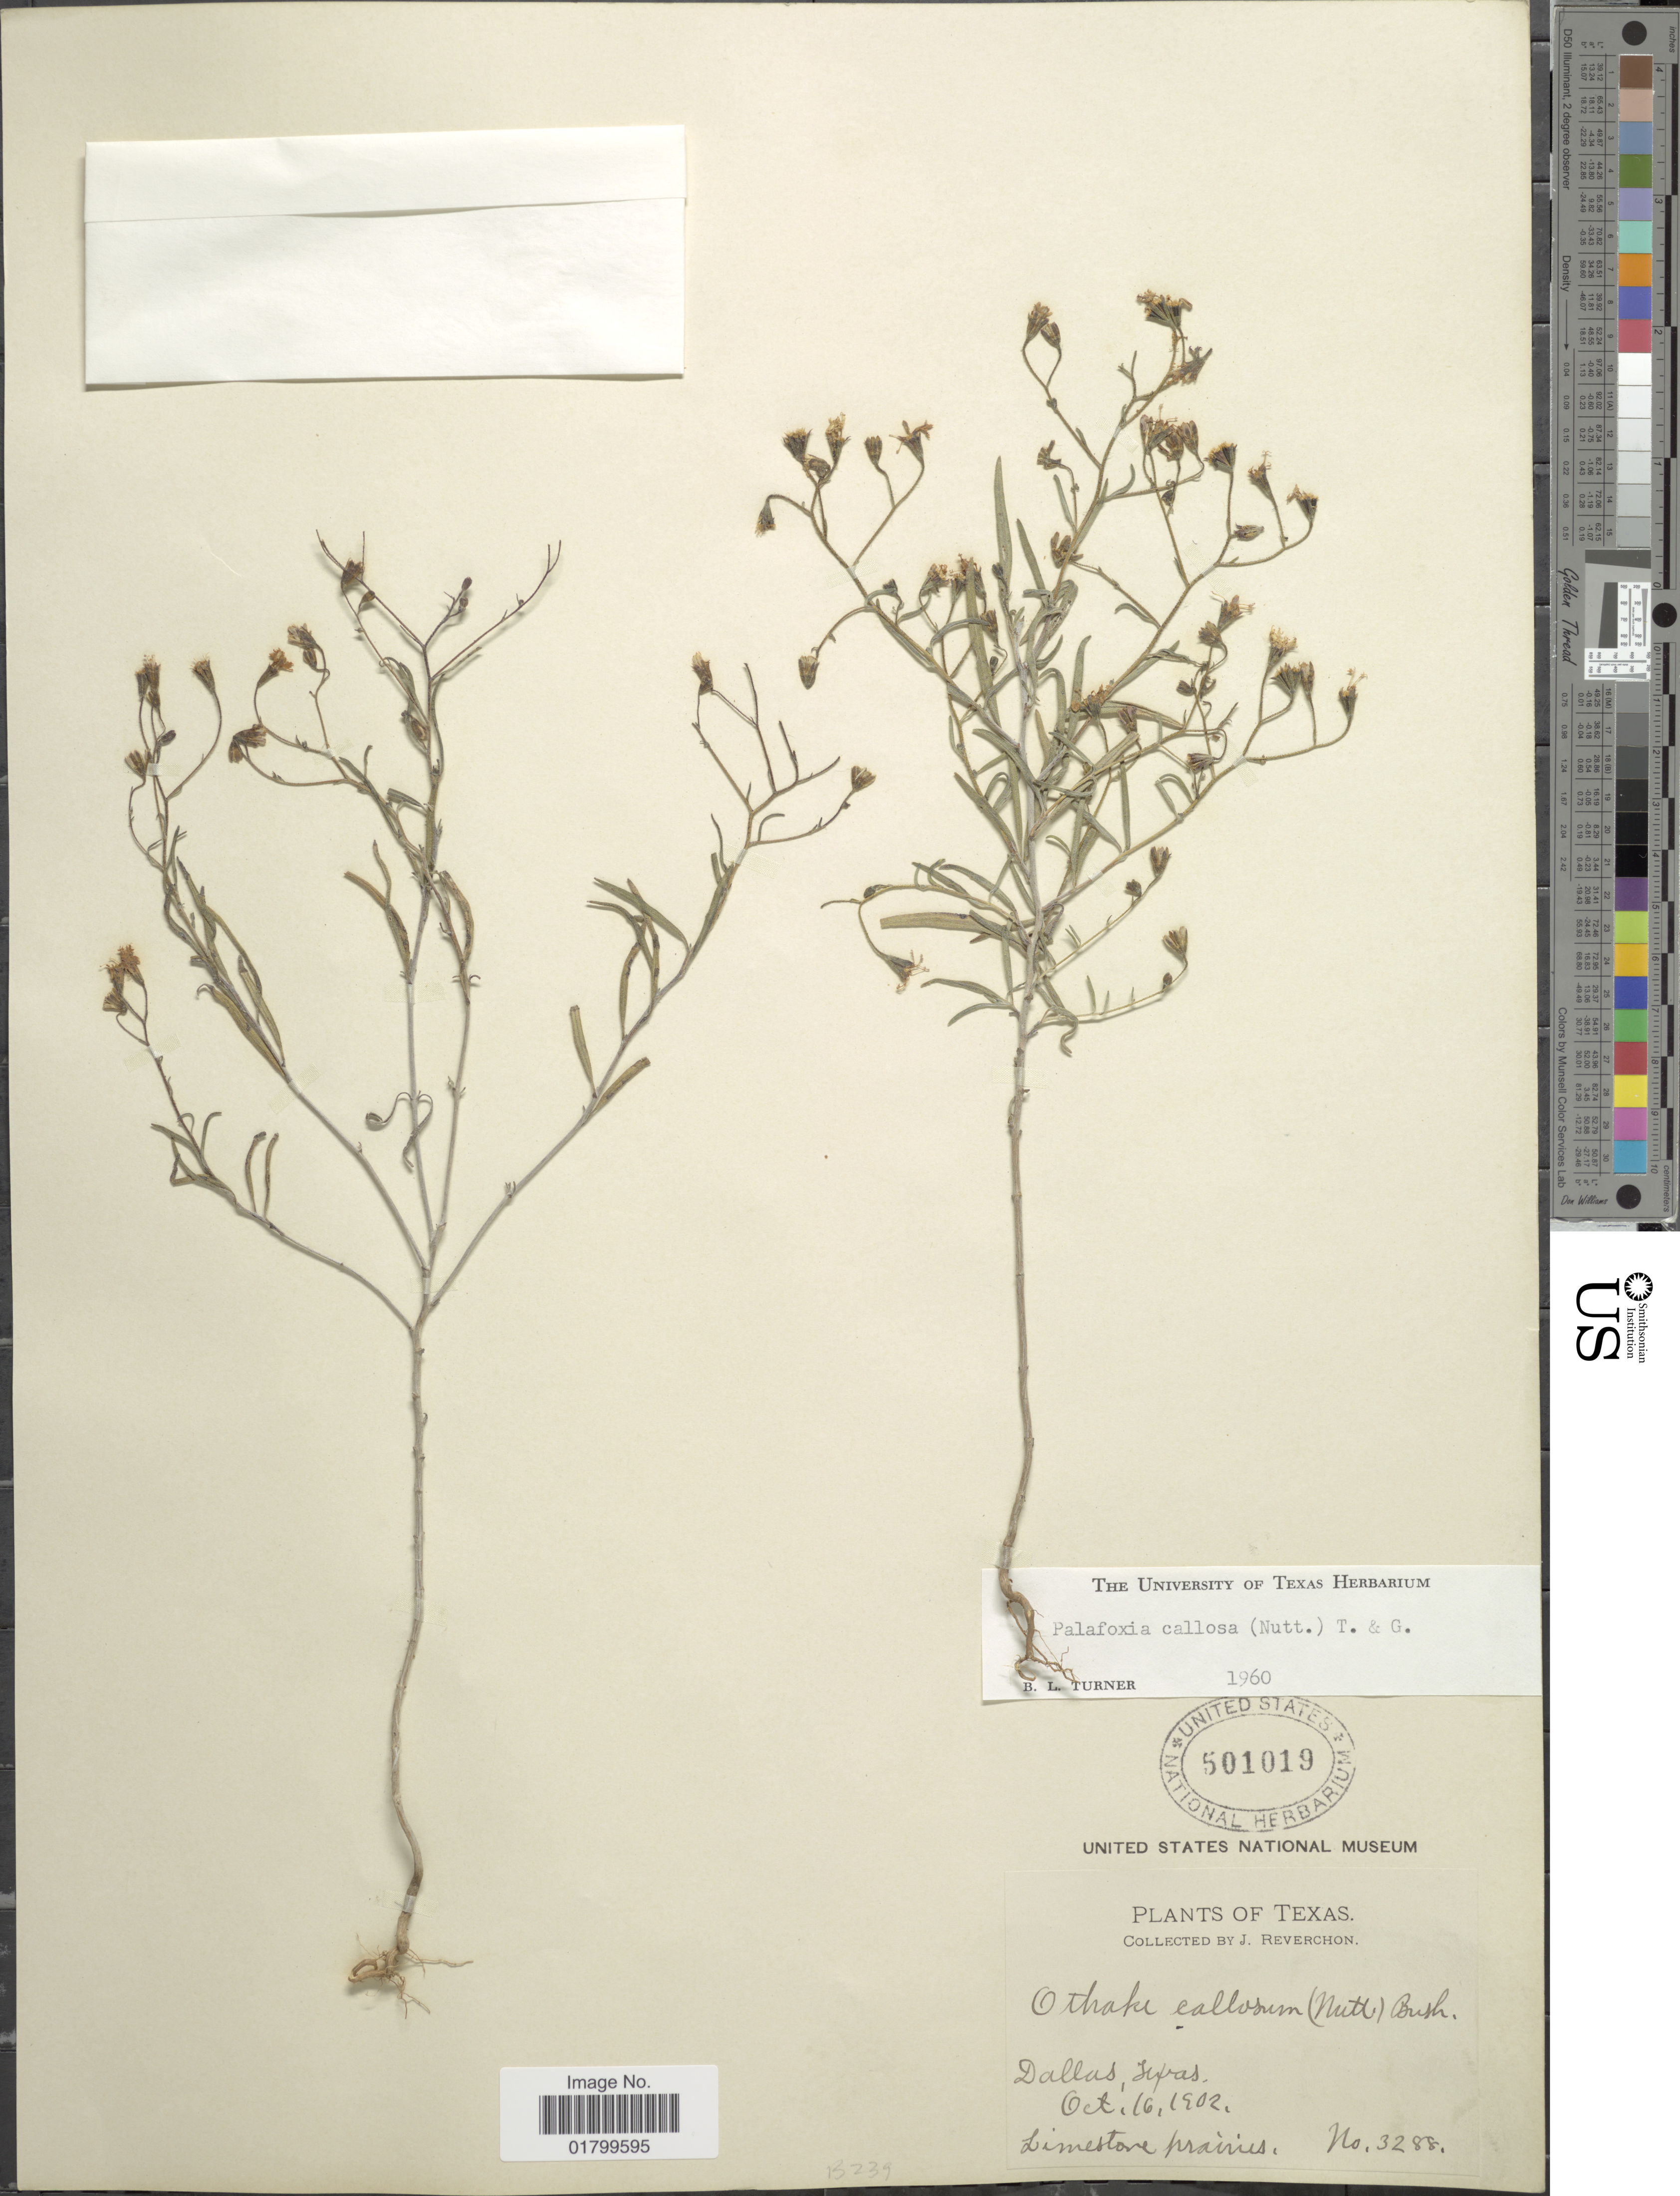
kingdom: Plantae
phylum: Tracheophyta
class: Magnoliopsida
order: Asterales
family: Asteraceae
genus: Palafoxia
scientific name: Palafoxia callosa var. callosa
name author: (Nutt.) Torr. & A. Gray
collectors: J. Reverchon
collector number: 3288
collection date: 1902-10-16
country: United States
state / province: Texas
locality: Dallas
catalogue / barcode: US 501019